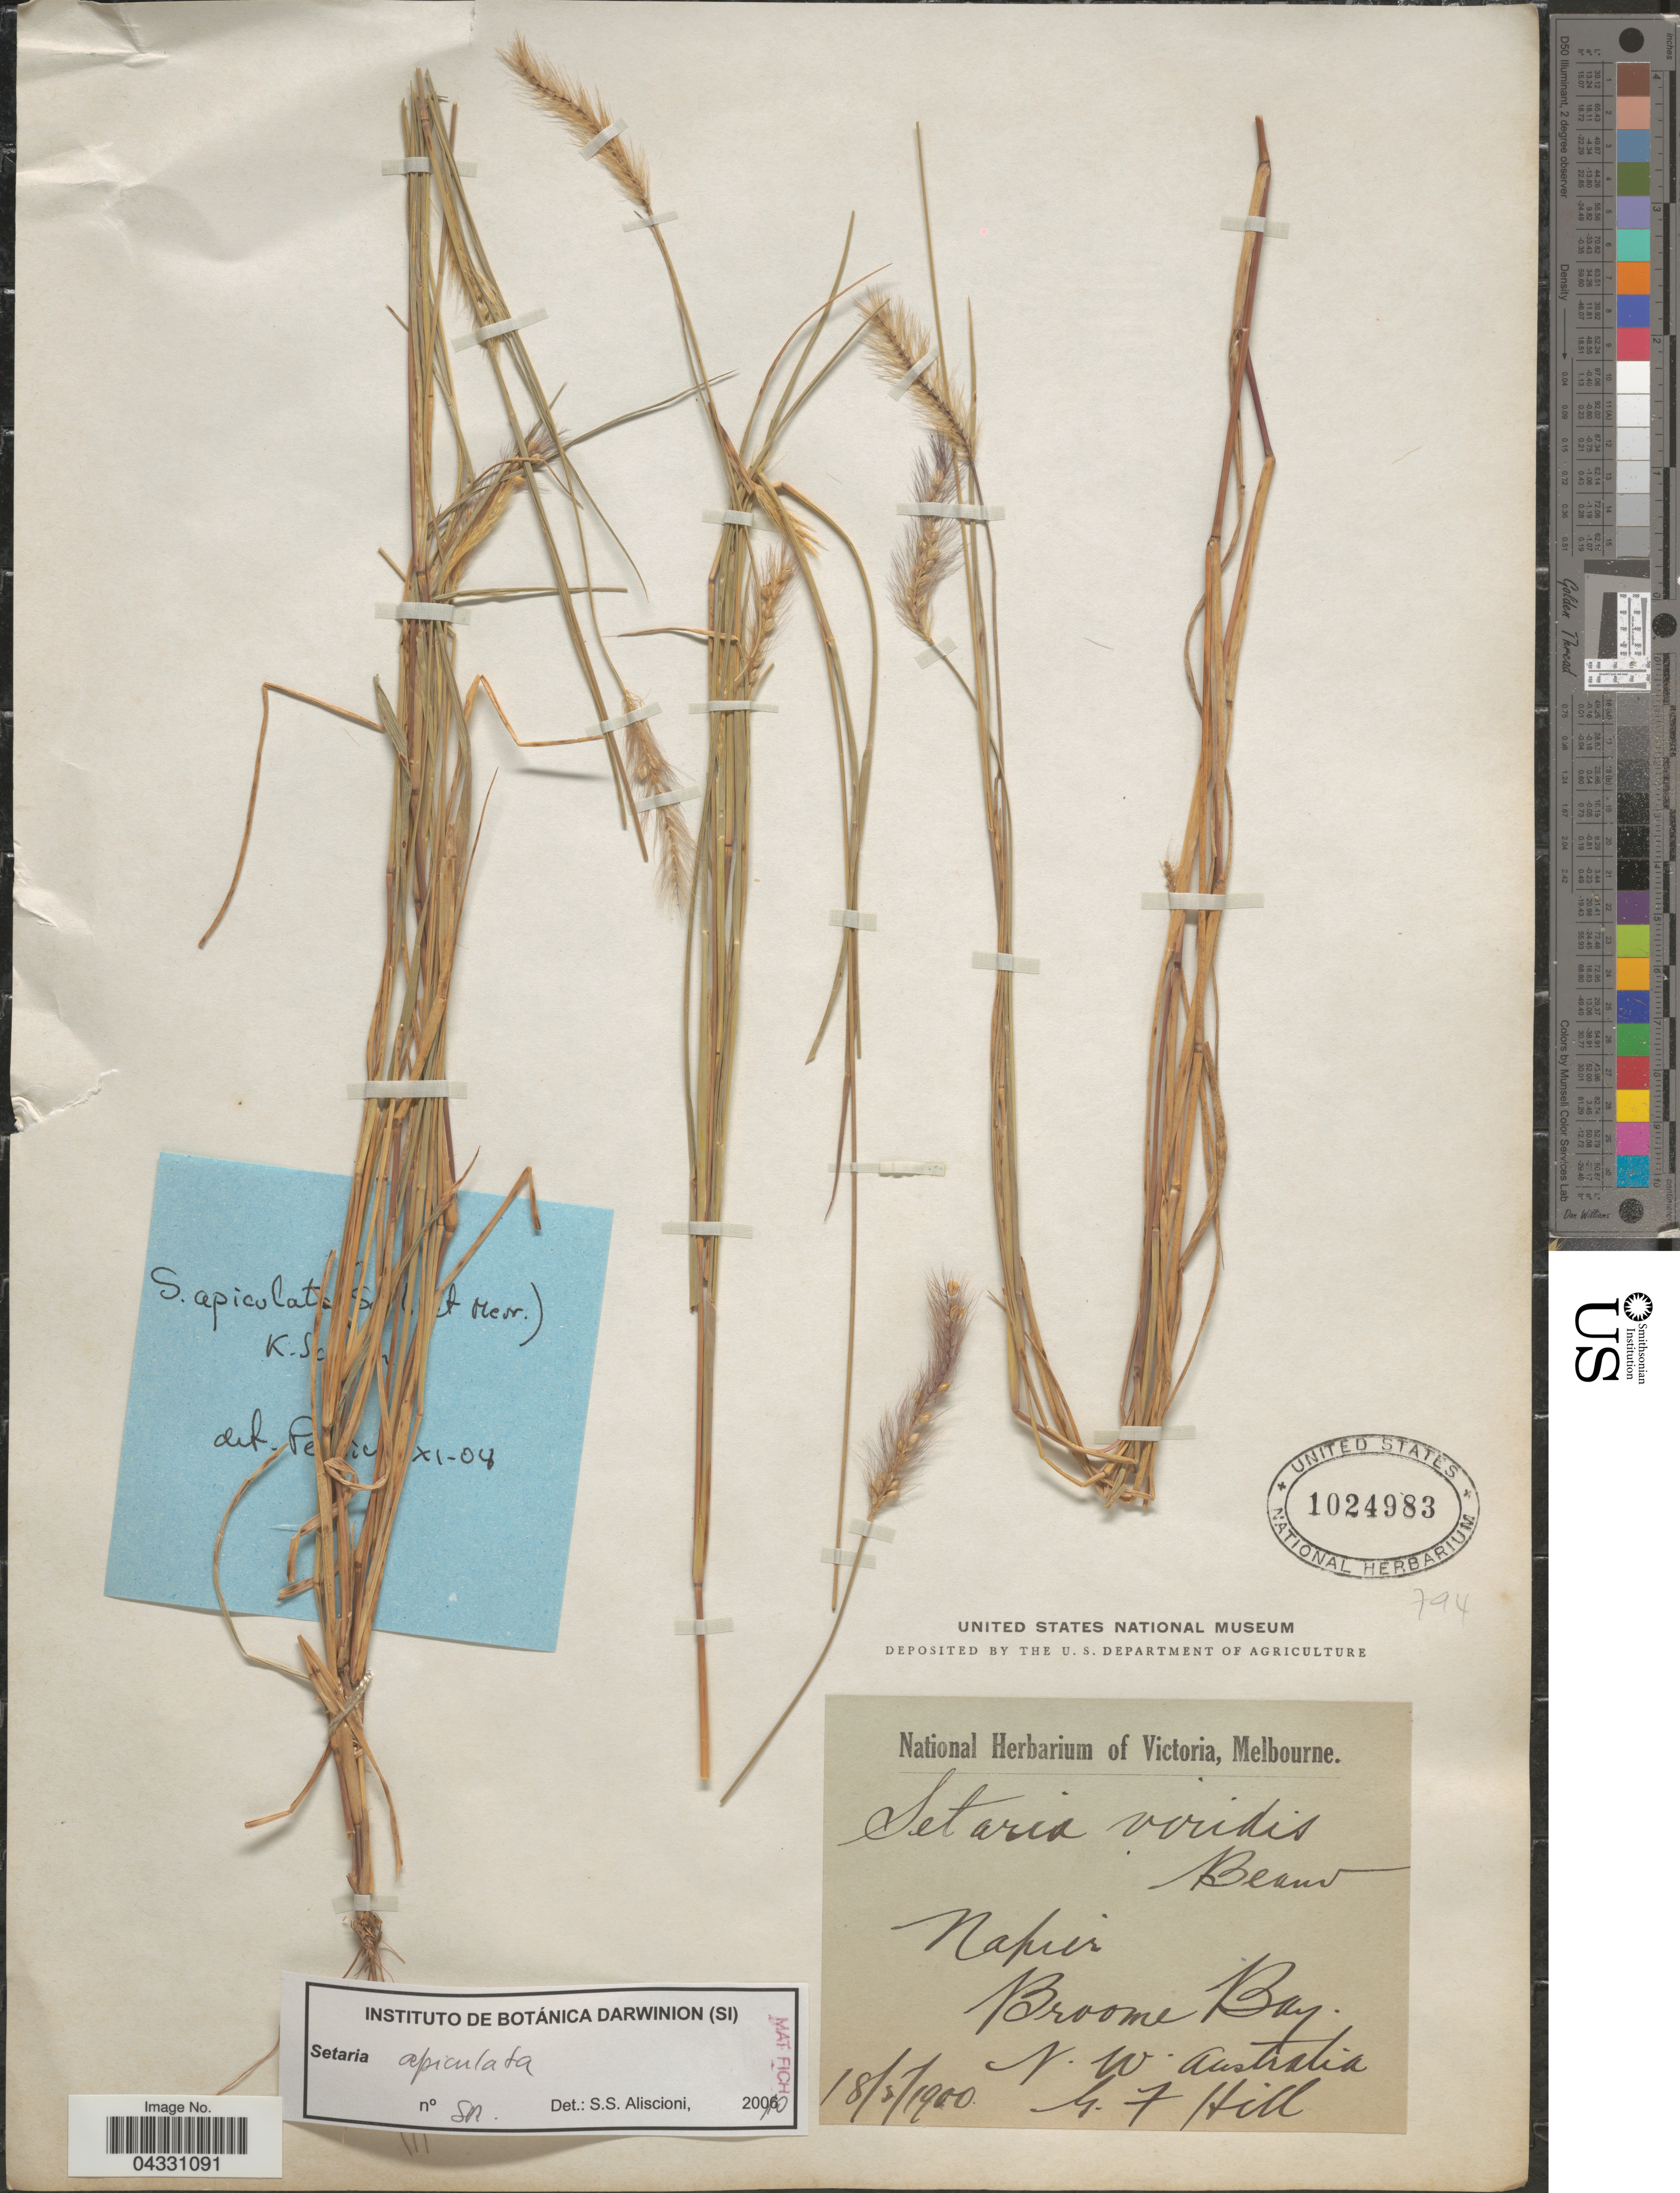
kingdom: Plantae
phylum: Tracheophyta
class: Liliopsida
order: Poales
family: Poaceae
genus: Setaria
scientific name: Setaria apiculata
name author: (Scribn. & Merr.) K. Schum.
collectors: G. Hill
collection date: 1900-05-18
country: Australia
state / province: Western Australia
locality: Napier. Broome Bay. N. W. Australia.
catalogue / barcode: US 1024983